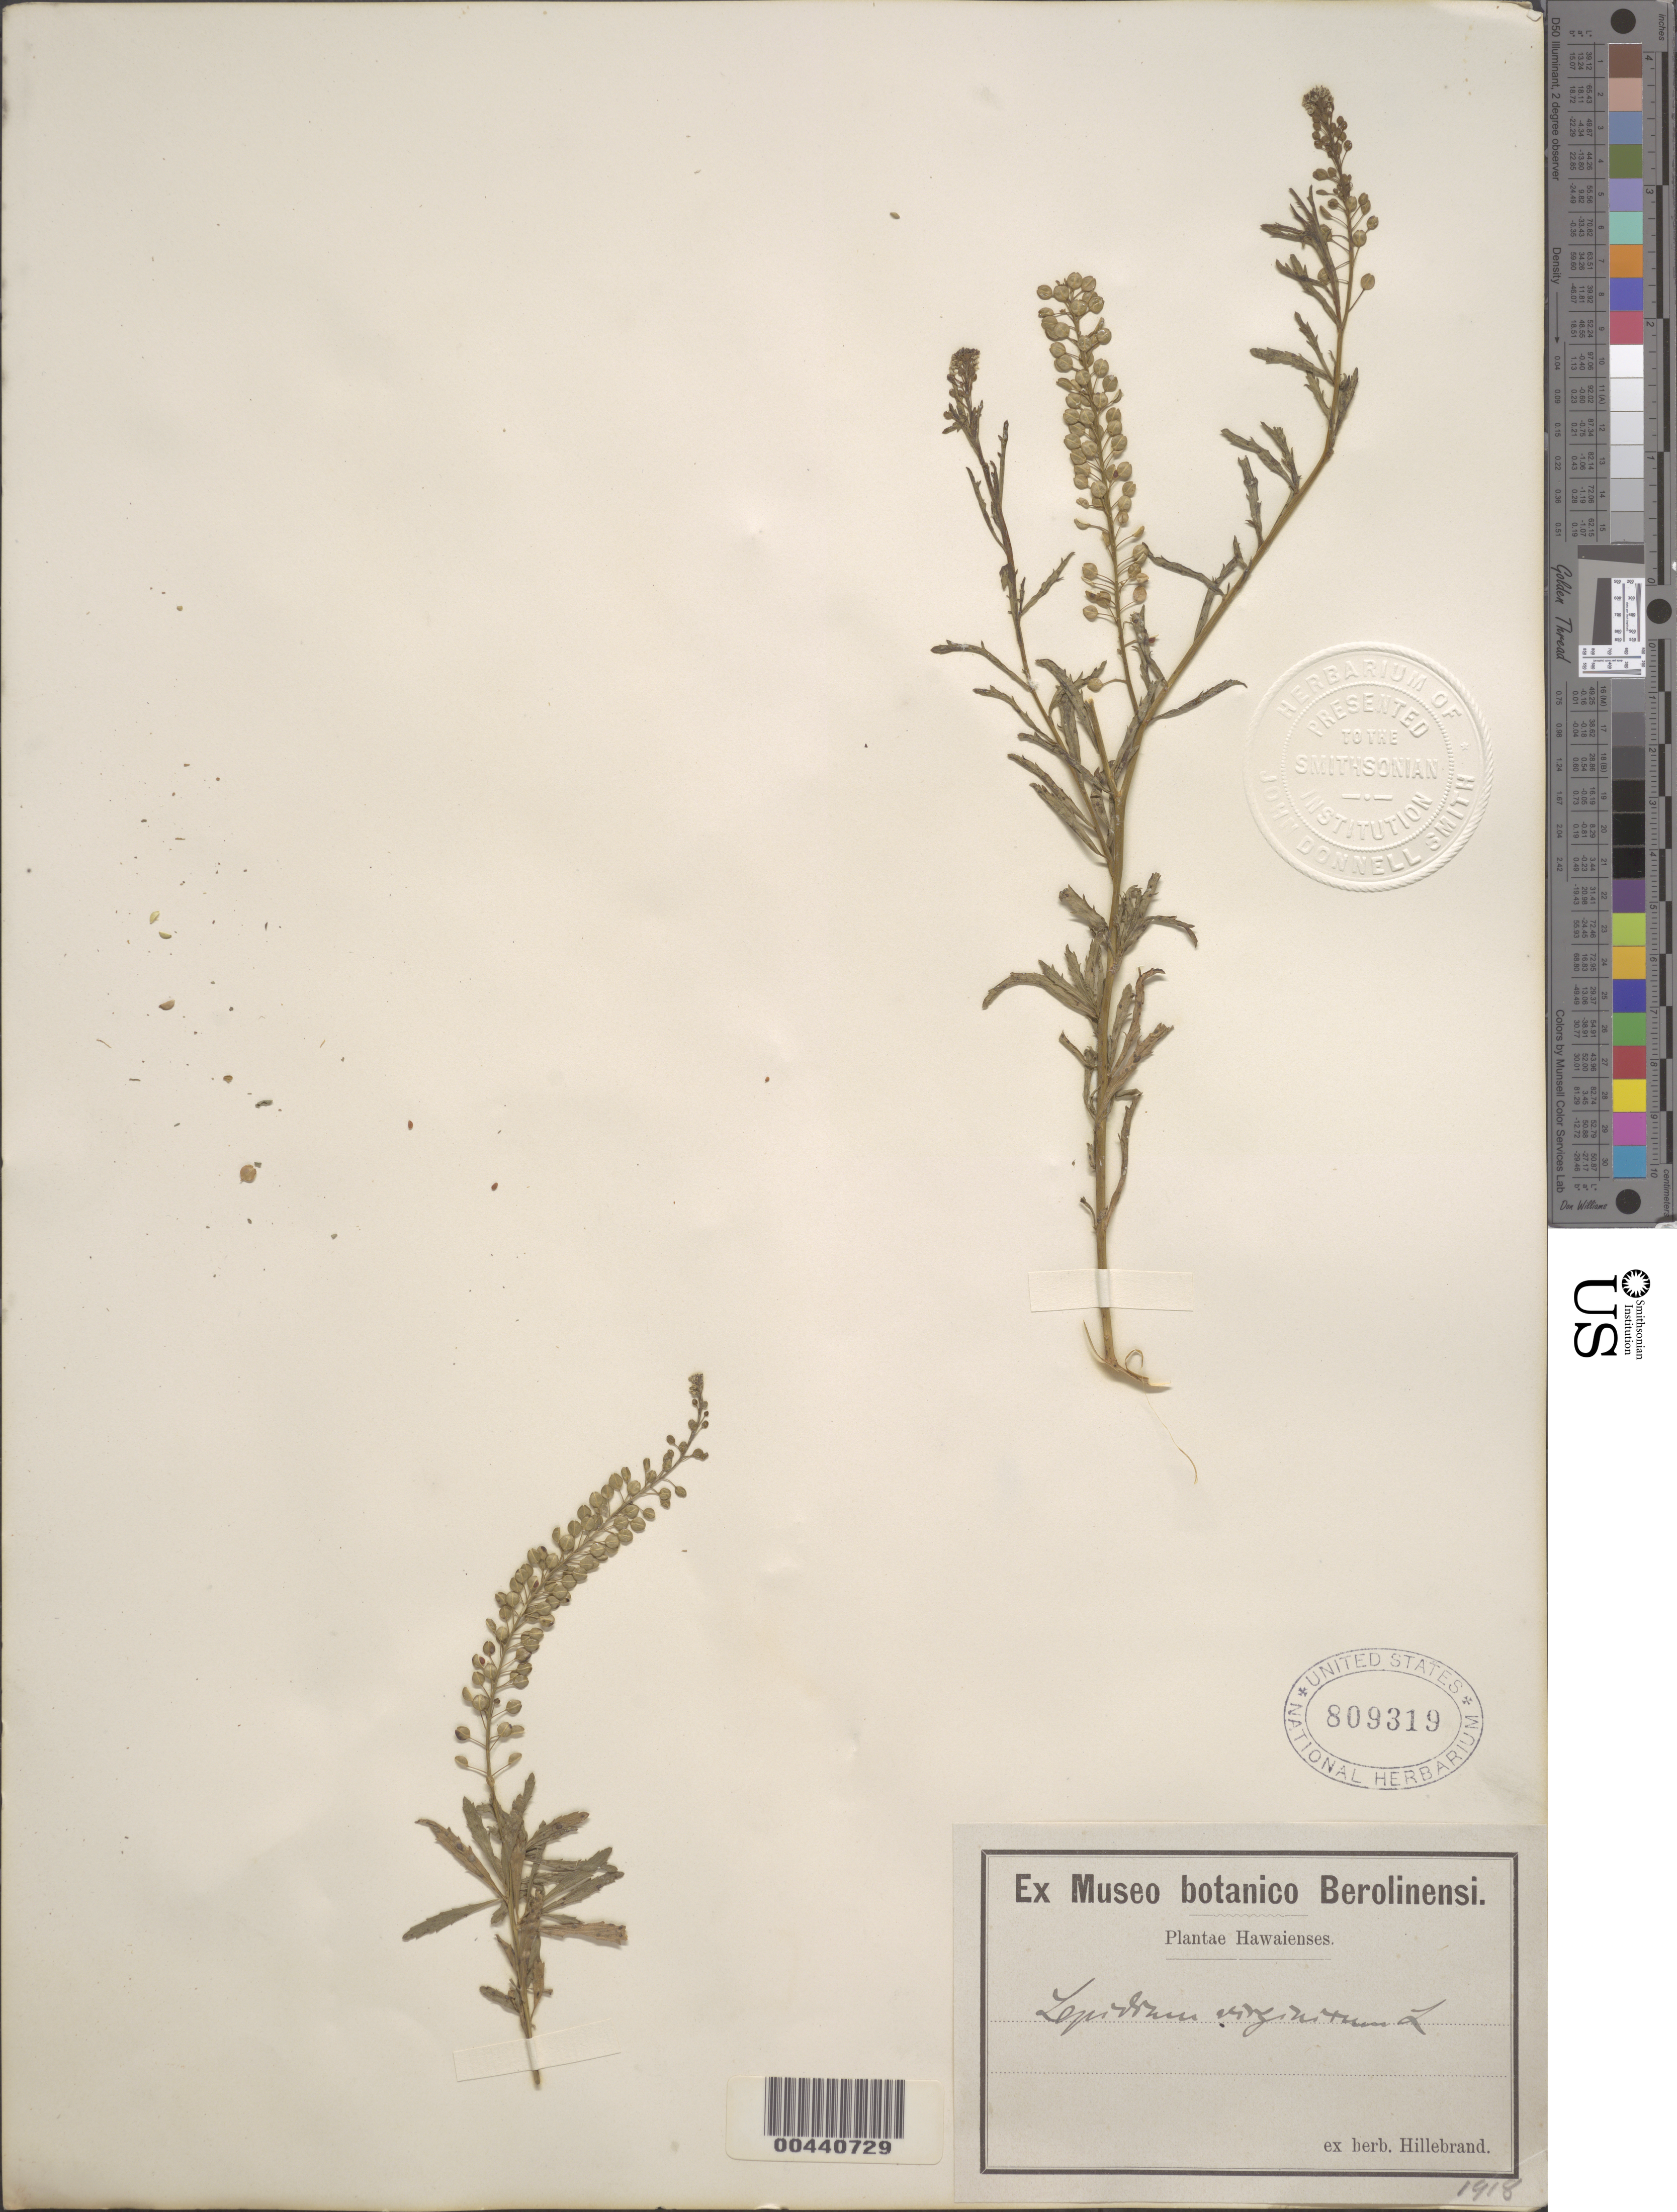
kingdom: Plantae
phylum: Tracheophyta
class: Magnoliopsida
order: Brassicales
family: Brassicaceae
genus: Lepidium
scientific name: Lepidium virginicum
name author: L.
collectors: W. Hillebrand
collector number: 1918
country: United States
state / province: Hawaii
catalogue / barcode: US 809319